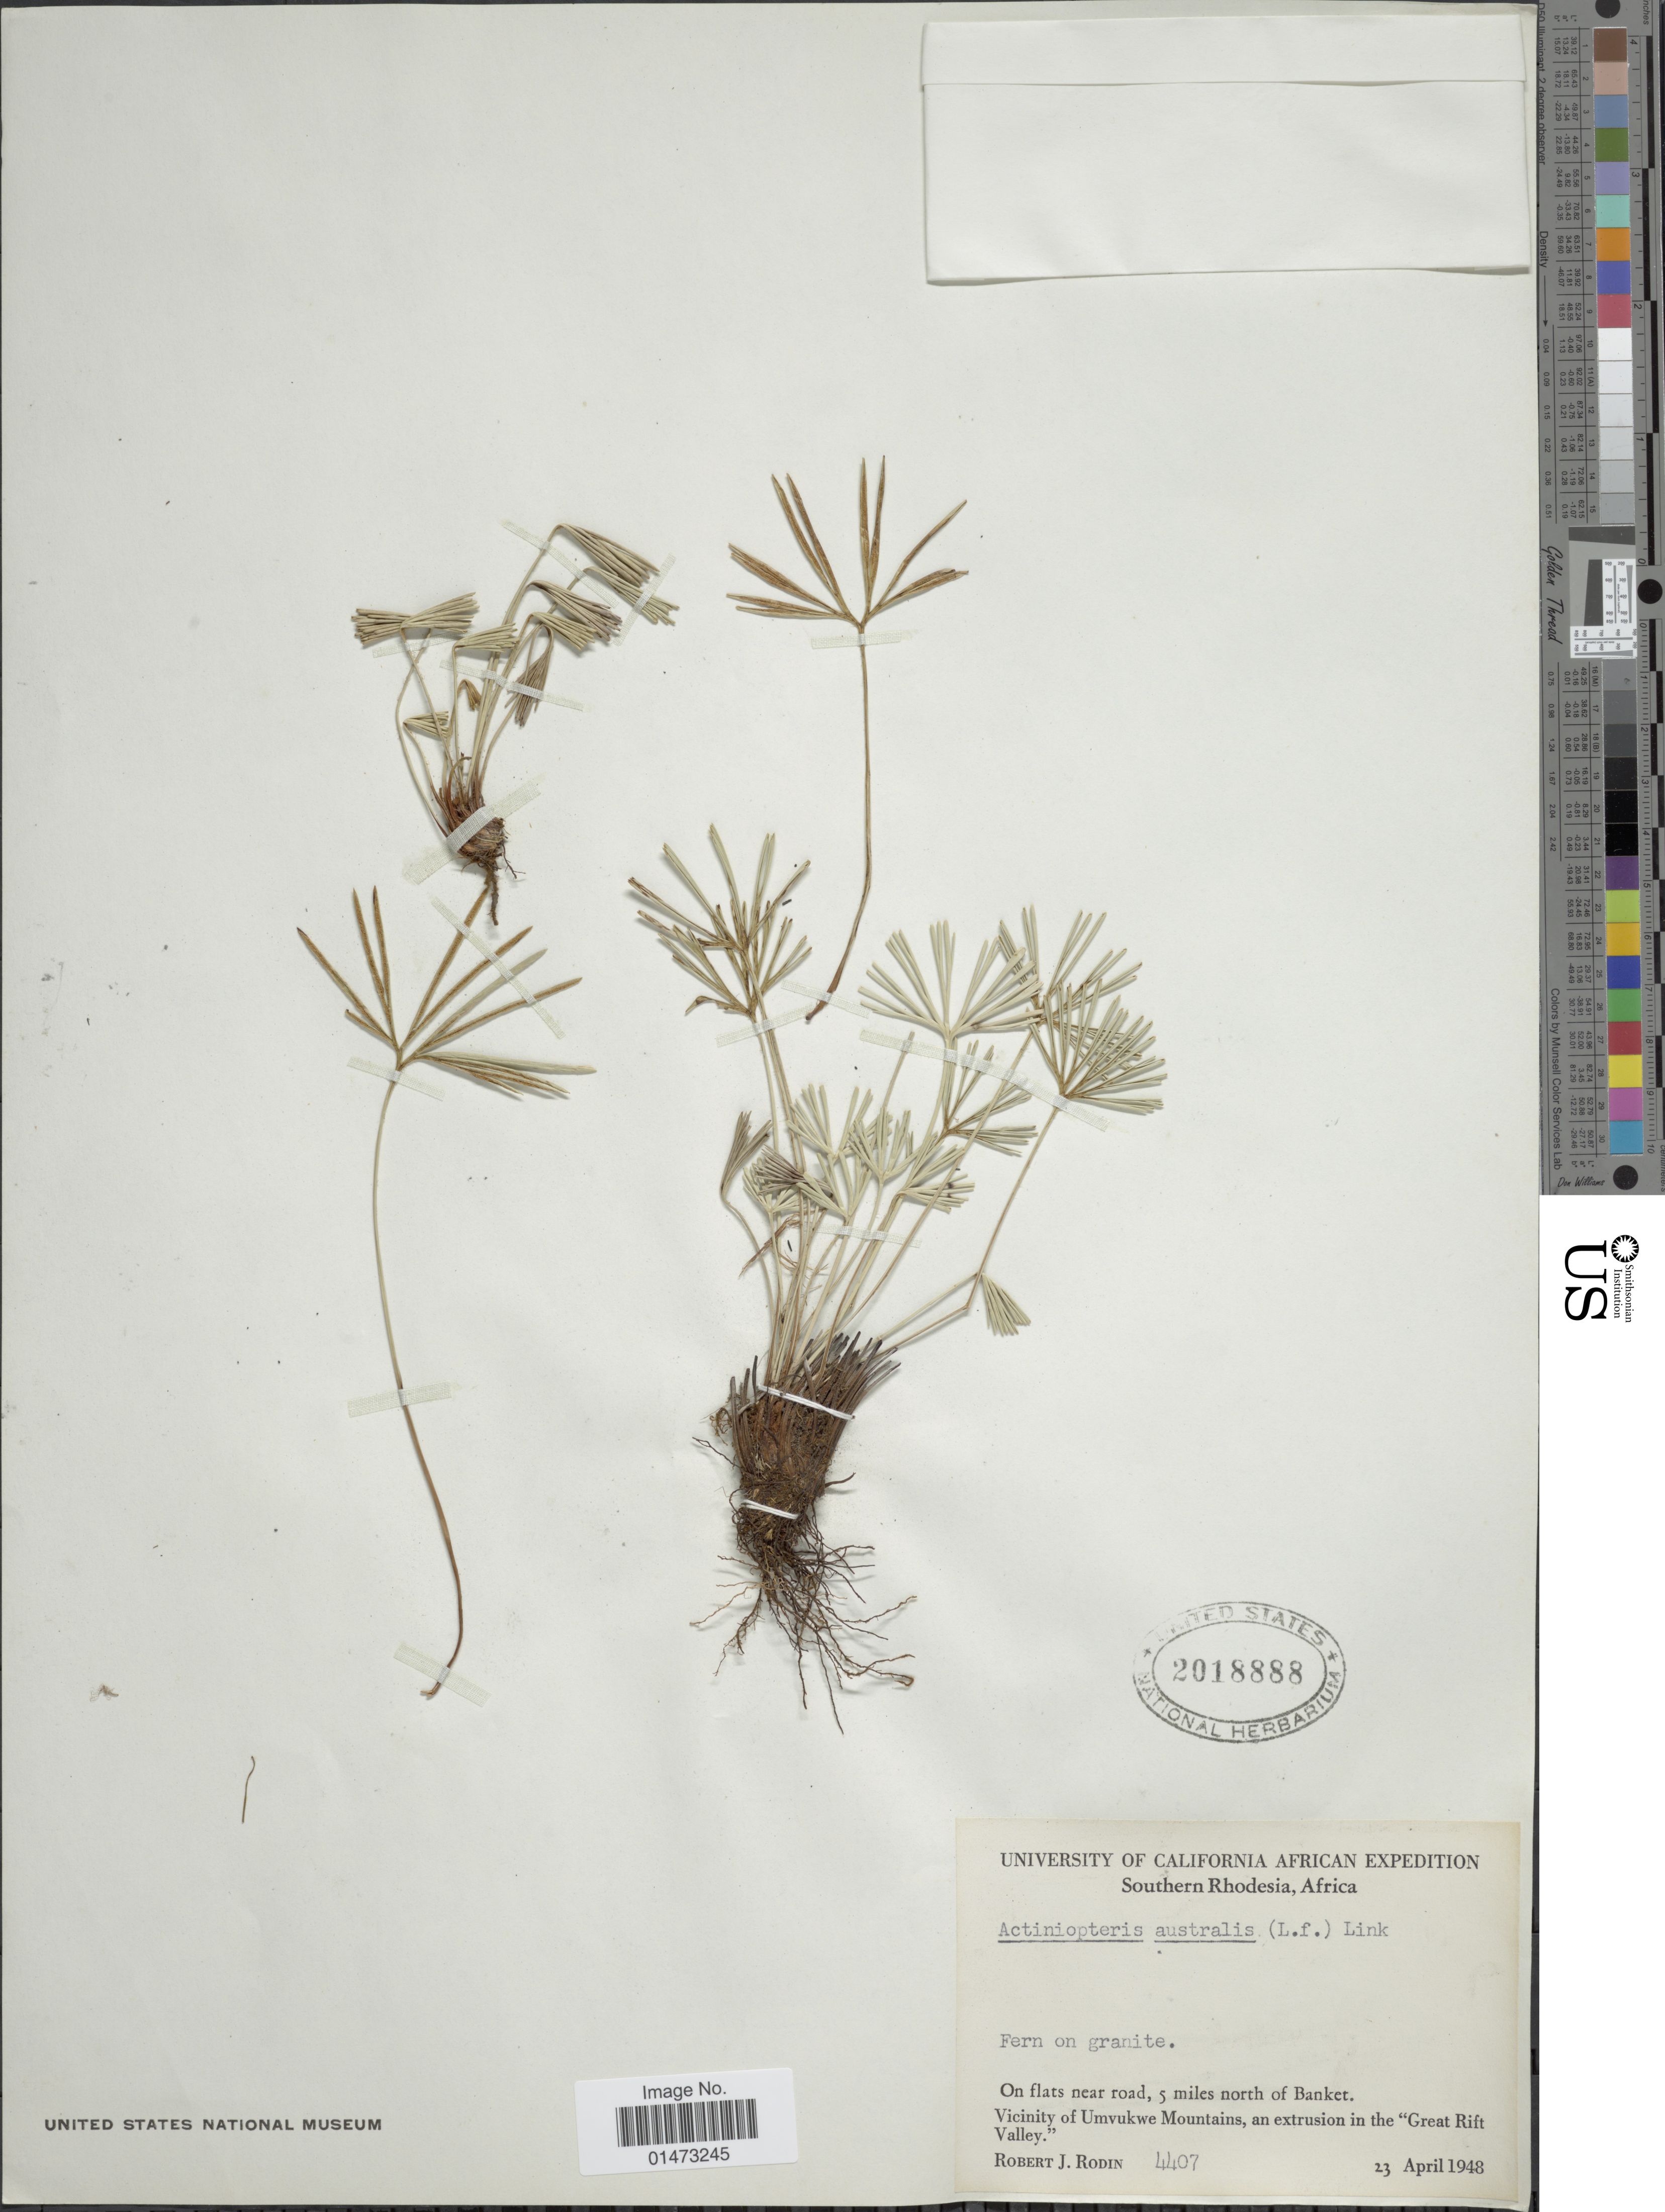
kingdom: Plantae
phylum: Tracheophyta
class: Polypodiopsida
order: Polypodiales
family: Pteridaceae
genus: Actiniopteris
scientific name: Actiniopteris dimorpha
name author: Pic. Serm.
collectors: R. J. Rodin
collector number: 4407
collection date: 1948-04-23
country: Zimbabwe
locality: Southern Rhodesia, Africa, on flats near road, 5 miles north of Banket, Vicinity of Umvukwe Mountains, an extrusion in the "Great Rift Valley".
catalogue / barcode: US 2018888